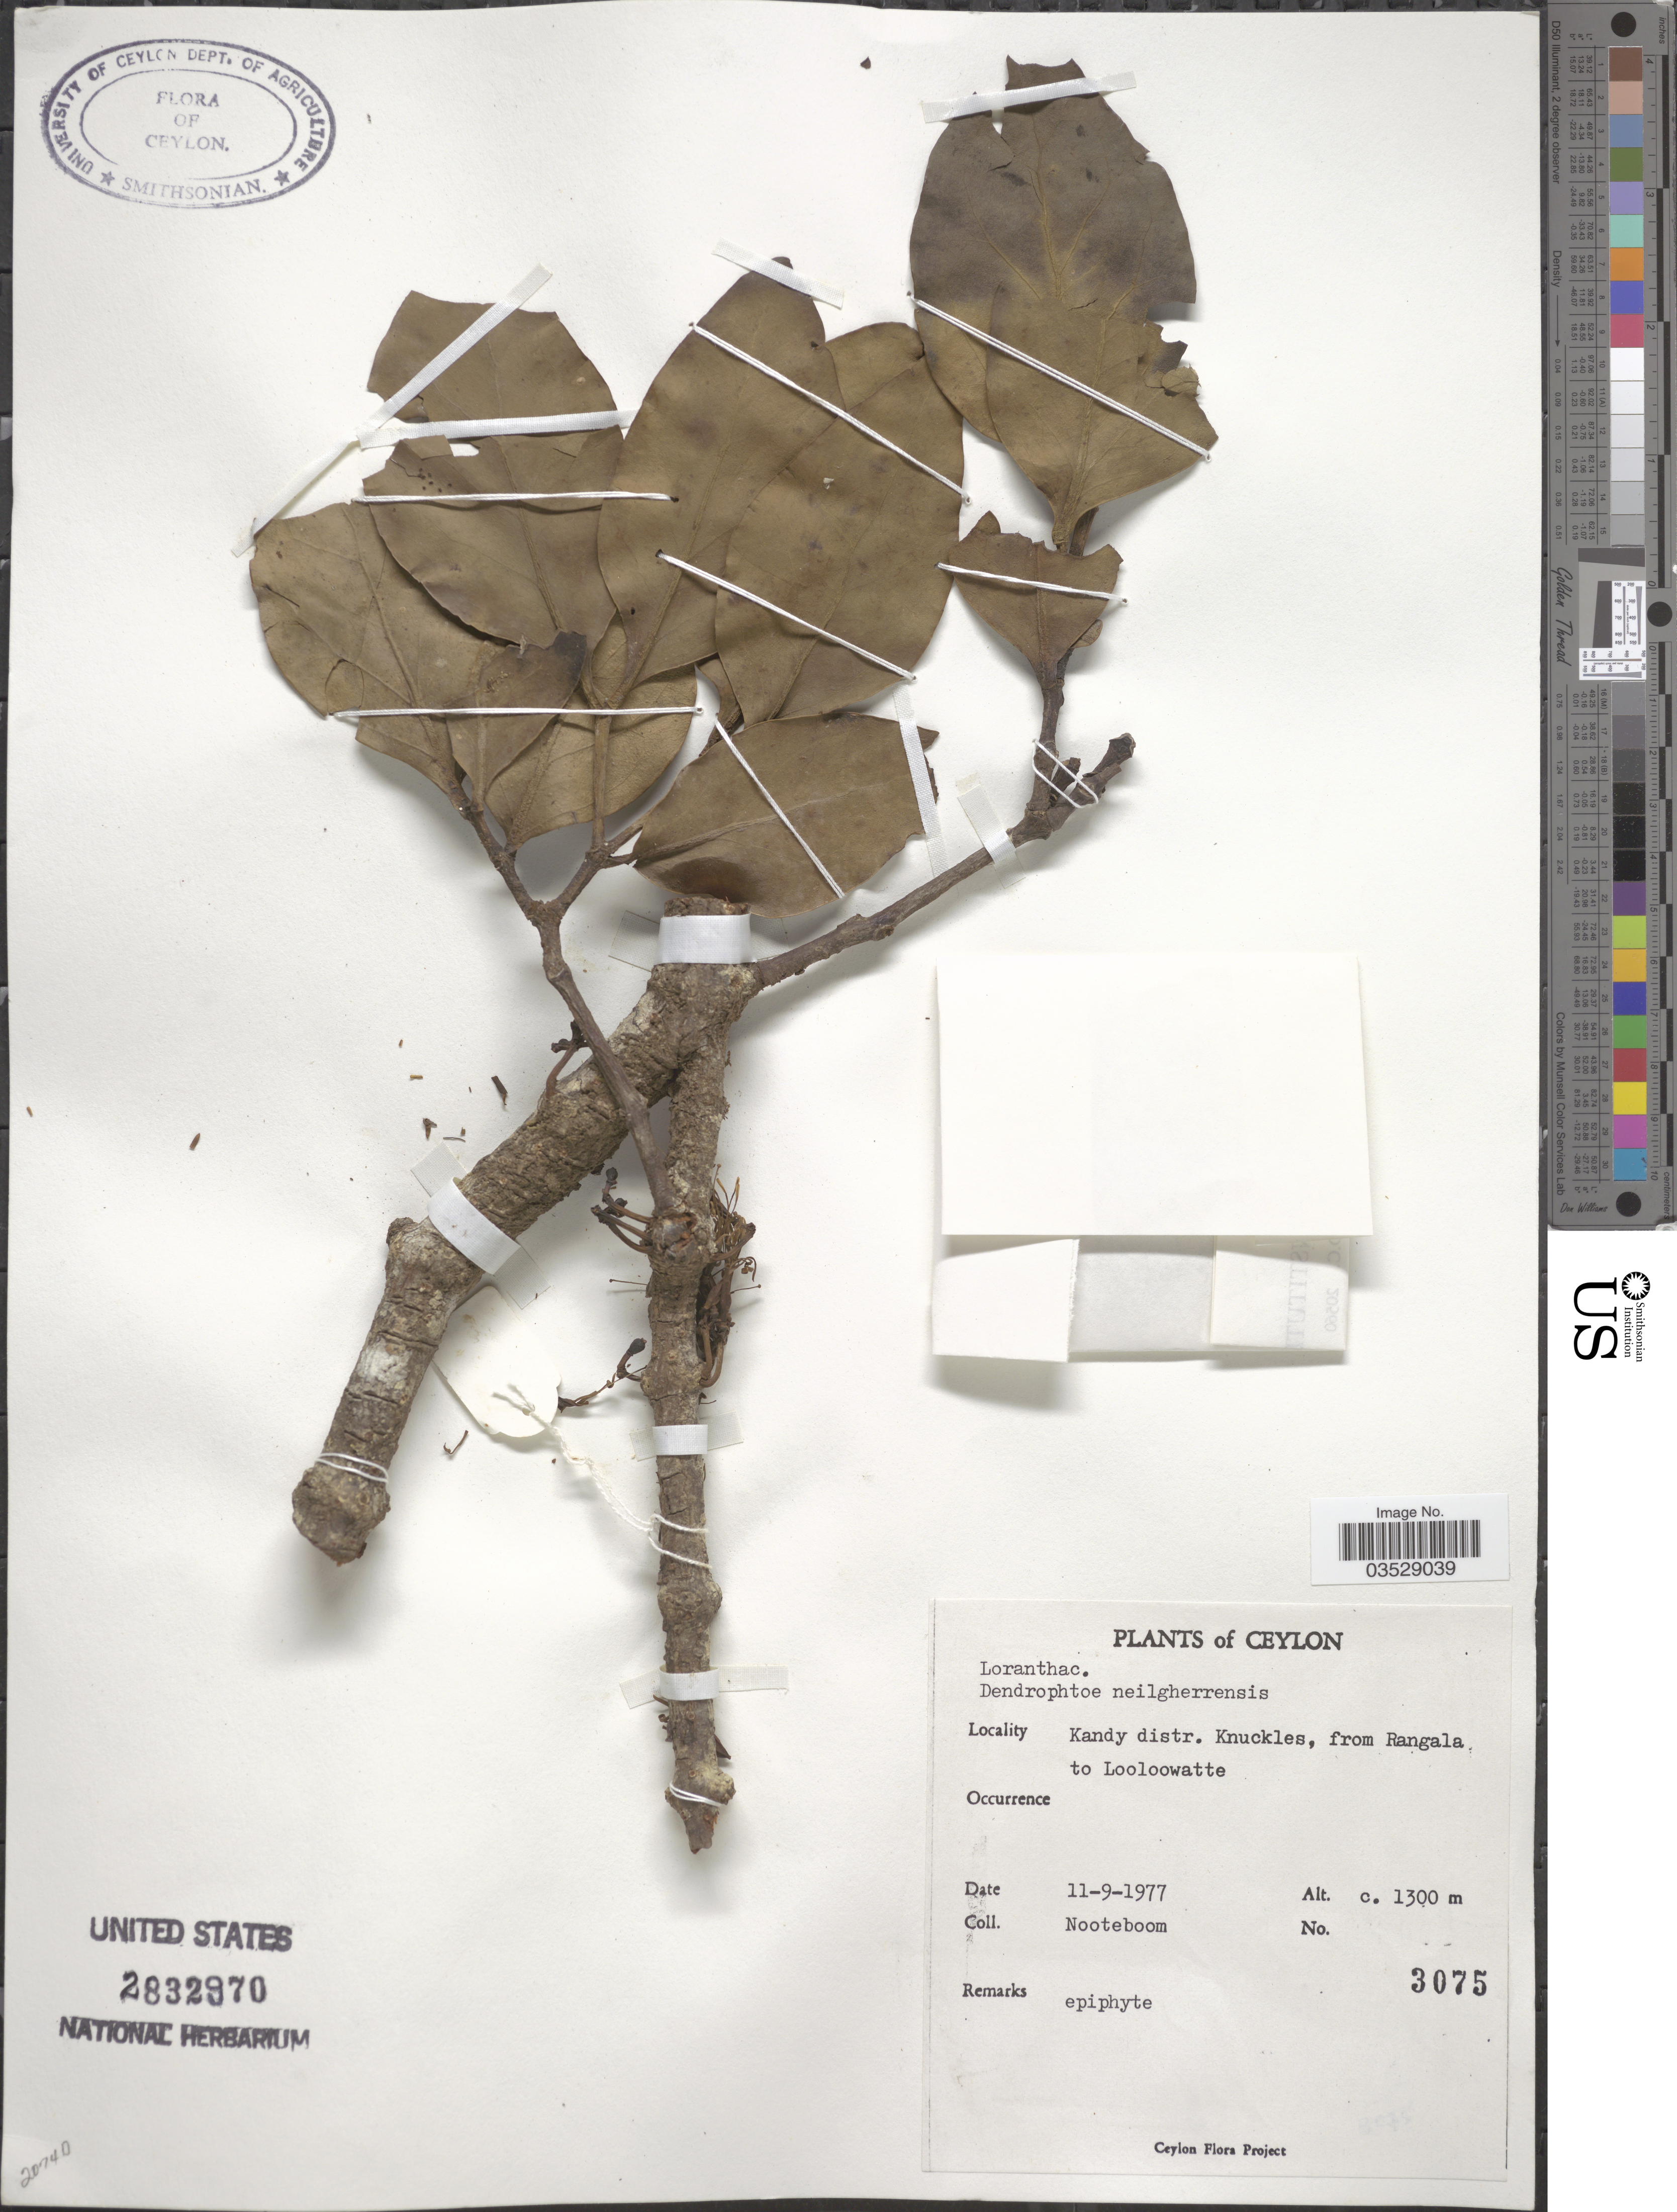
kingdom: Plantae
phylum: Tracheophyta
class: Magnoliopsida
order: Santalales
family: Loranthaceae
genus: Dendrophthoe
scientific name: Dendrophthoe trigona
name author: (Wight & Arn.) Danser ex Santapau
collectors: Nooteboom, --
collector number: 3075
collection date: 1977-09-11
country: Sri Lanka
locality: Ceylon. Kandy distr. Knuckles, from Rangala to Looloowatte.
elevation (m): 1300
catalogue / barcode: US 2832970